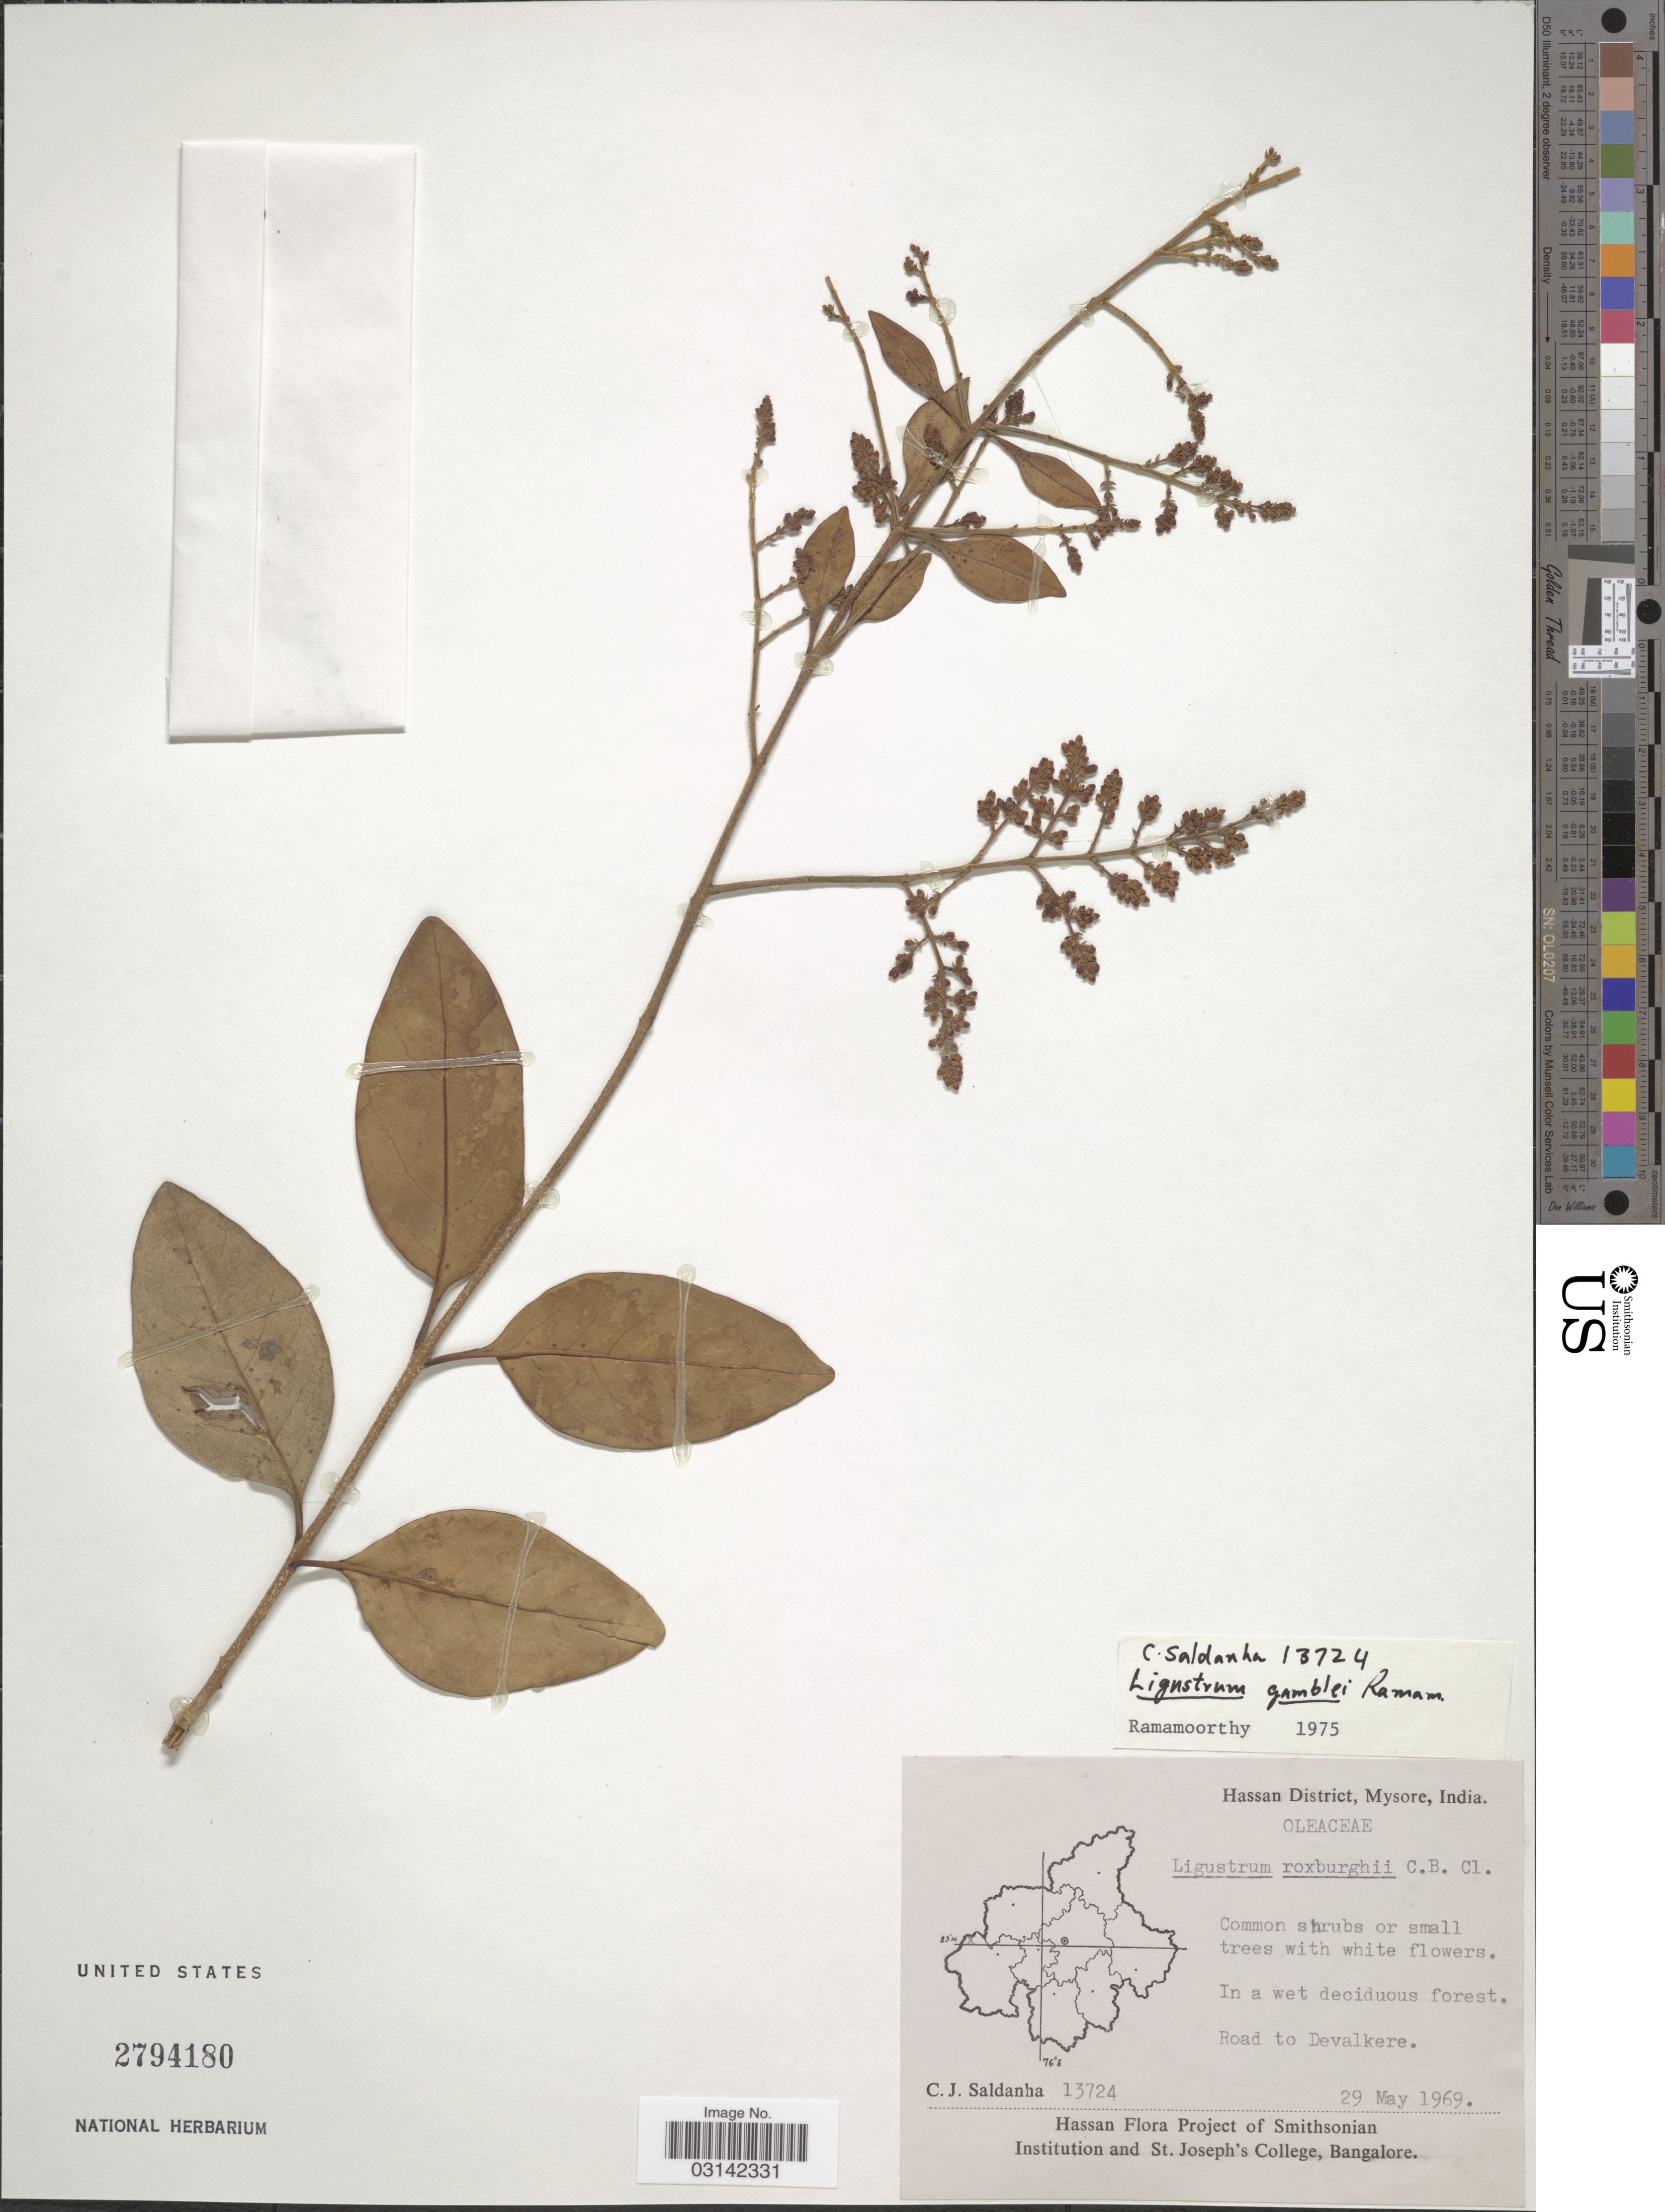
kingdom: Plantae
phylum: Tracheophyta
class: Magnoliopsida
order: Lamiales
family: Oleaceae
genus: Ligustrum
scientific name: Ligustrum gamblei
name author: Ramamoorthy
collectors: C. J. Saldanha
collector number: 13724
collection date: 1969-05-29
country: India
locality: Hassan District, Mysore. Road to Devalkere.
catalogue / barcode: US 2794180